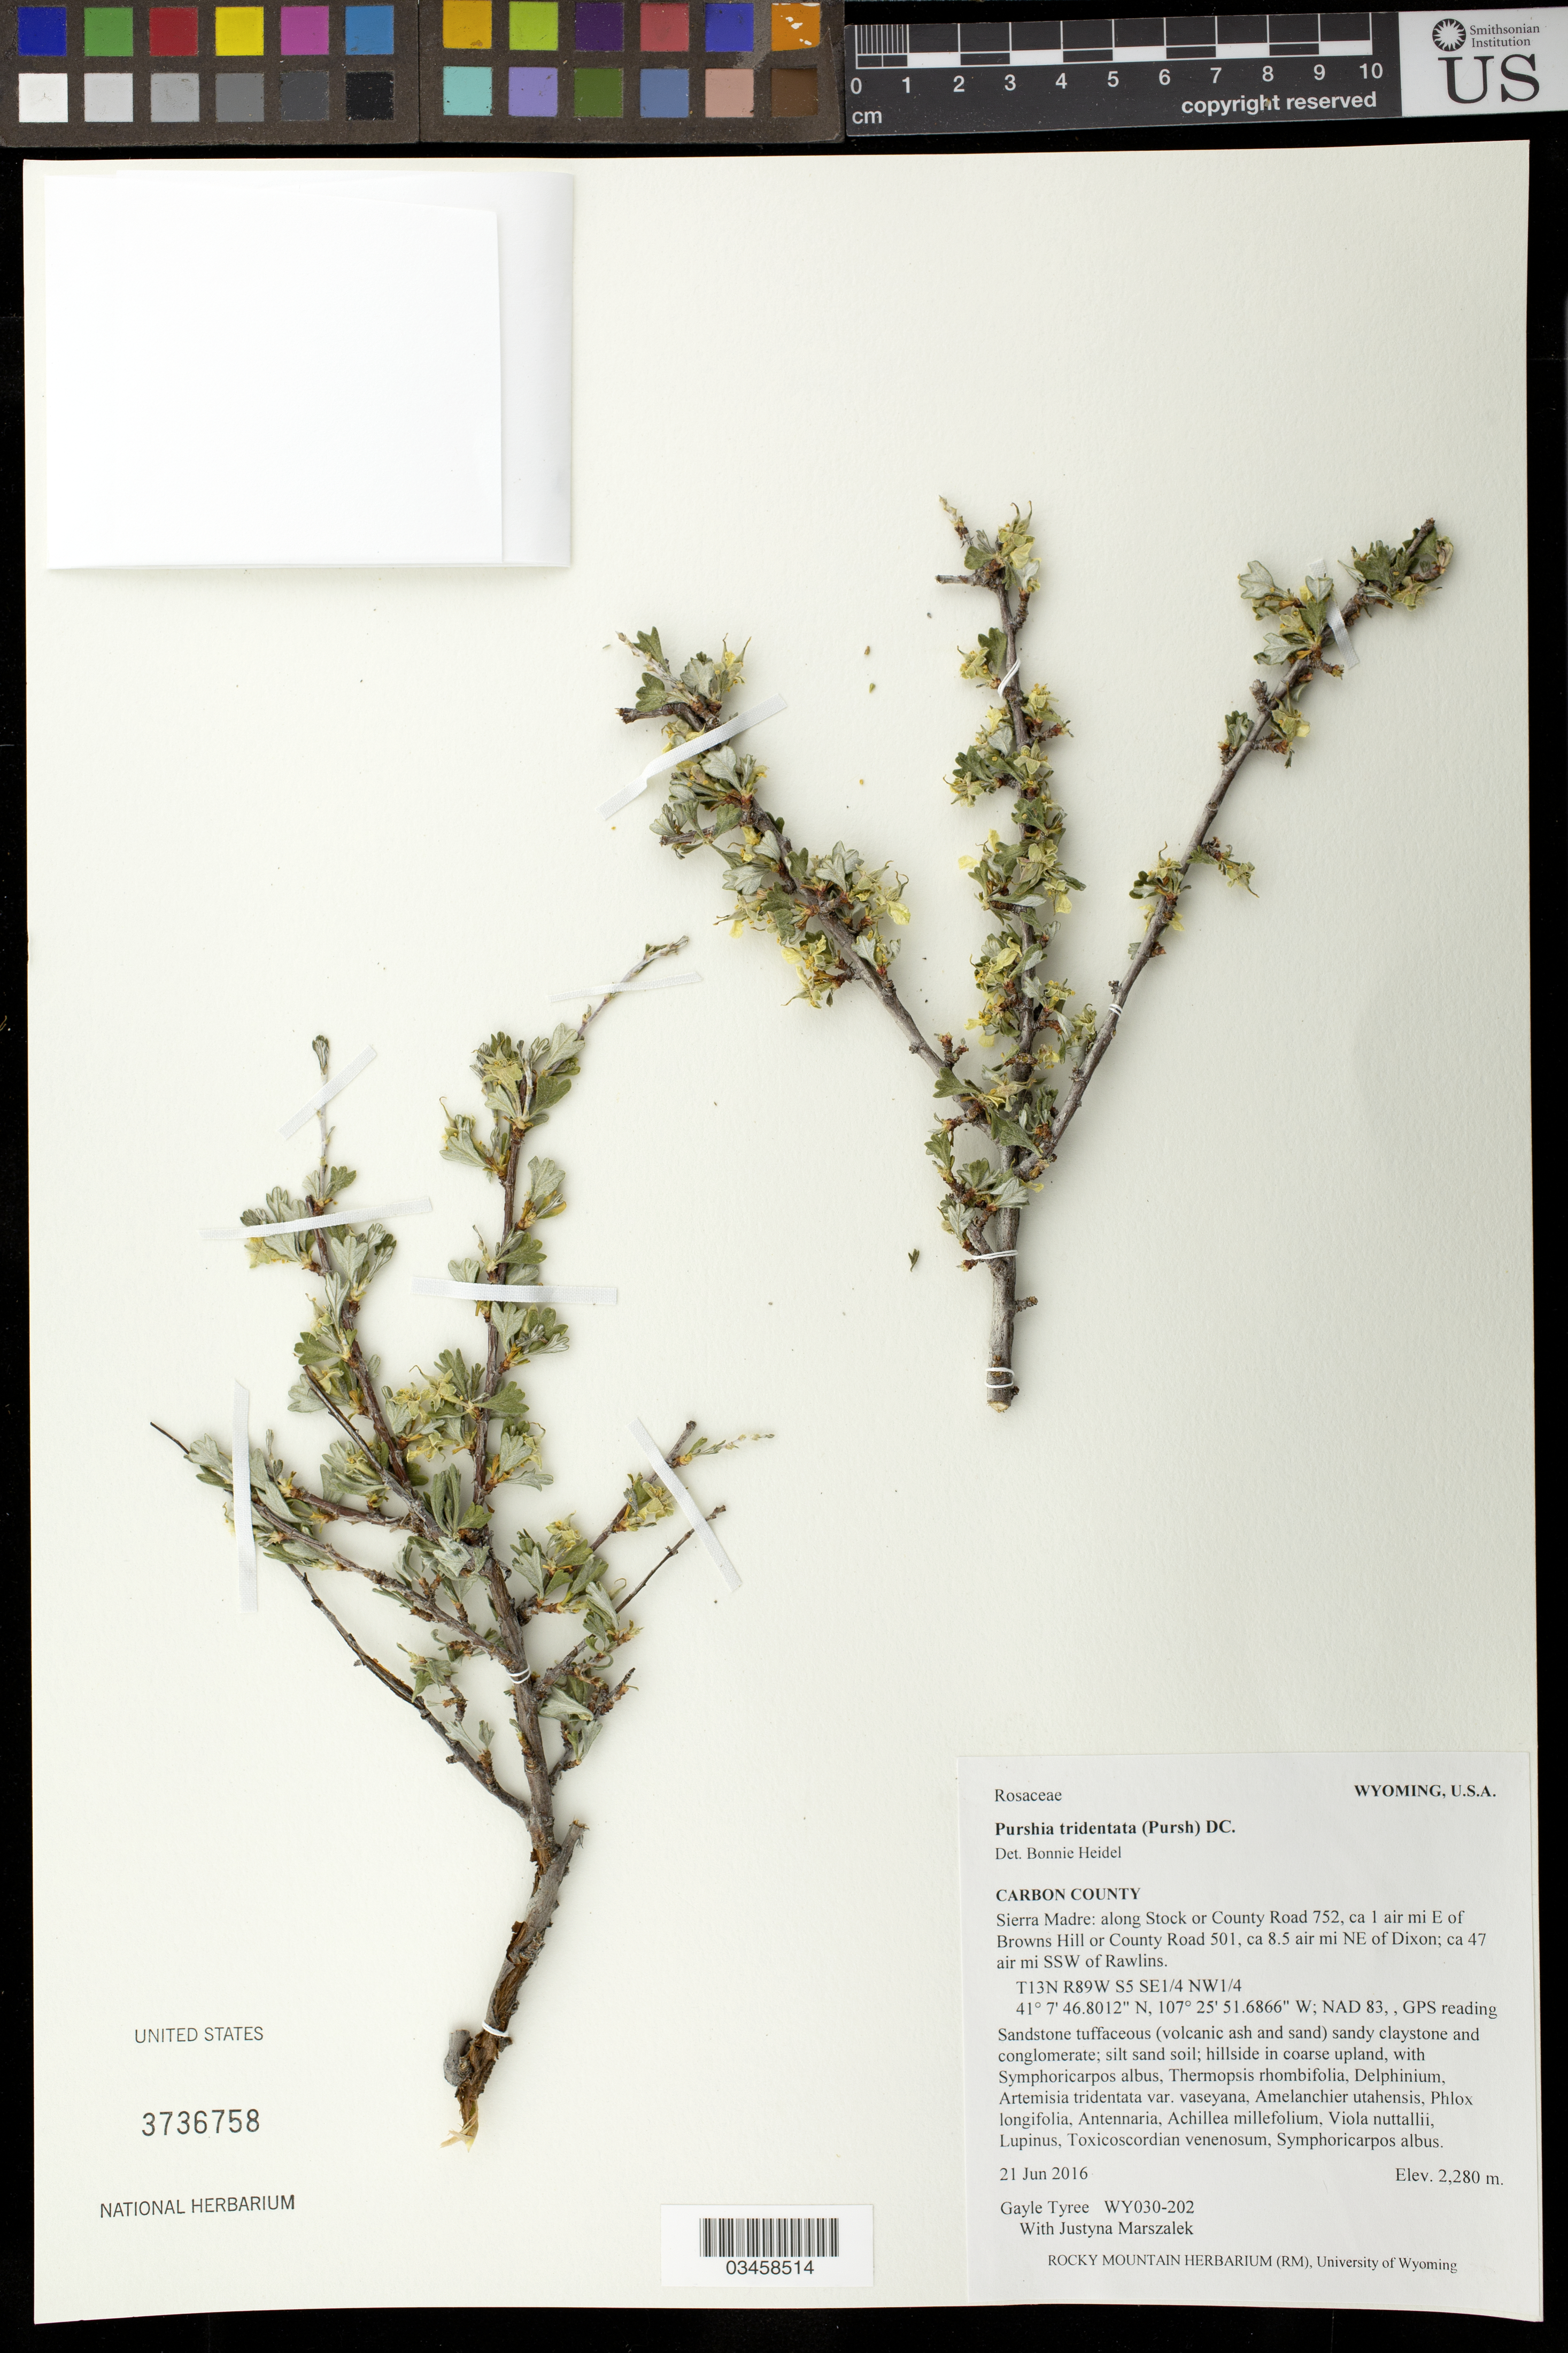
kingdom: Plantae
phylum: Tracheophyta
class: Magnoliopsida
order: Rosales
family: Rosaceae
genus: Purshia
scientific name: Purshia tridentata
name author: (Pursh) DC.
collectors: G. Tyree & J. Marszalek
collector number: WY030-202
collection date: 2016-06-21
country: United States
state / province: Wyoming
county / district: Carbon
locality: Sierra Madre, along Stock or County Road 752, 1 air mi. E of Browns Hill or County Road 501, 8.5 air mi. NE of Dixon, 47 air mi. SSW of Rawlins. T13N R89W S5 SE1/4 NW1/4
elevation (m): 2280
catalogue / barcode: US 3736758